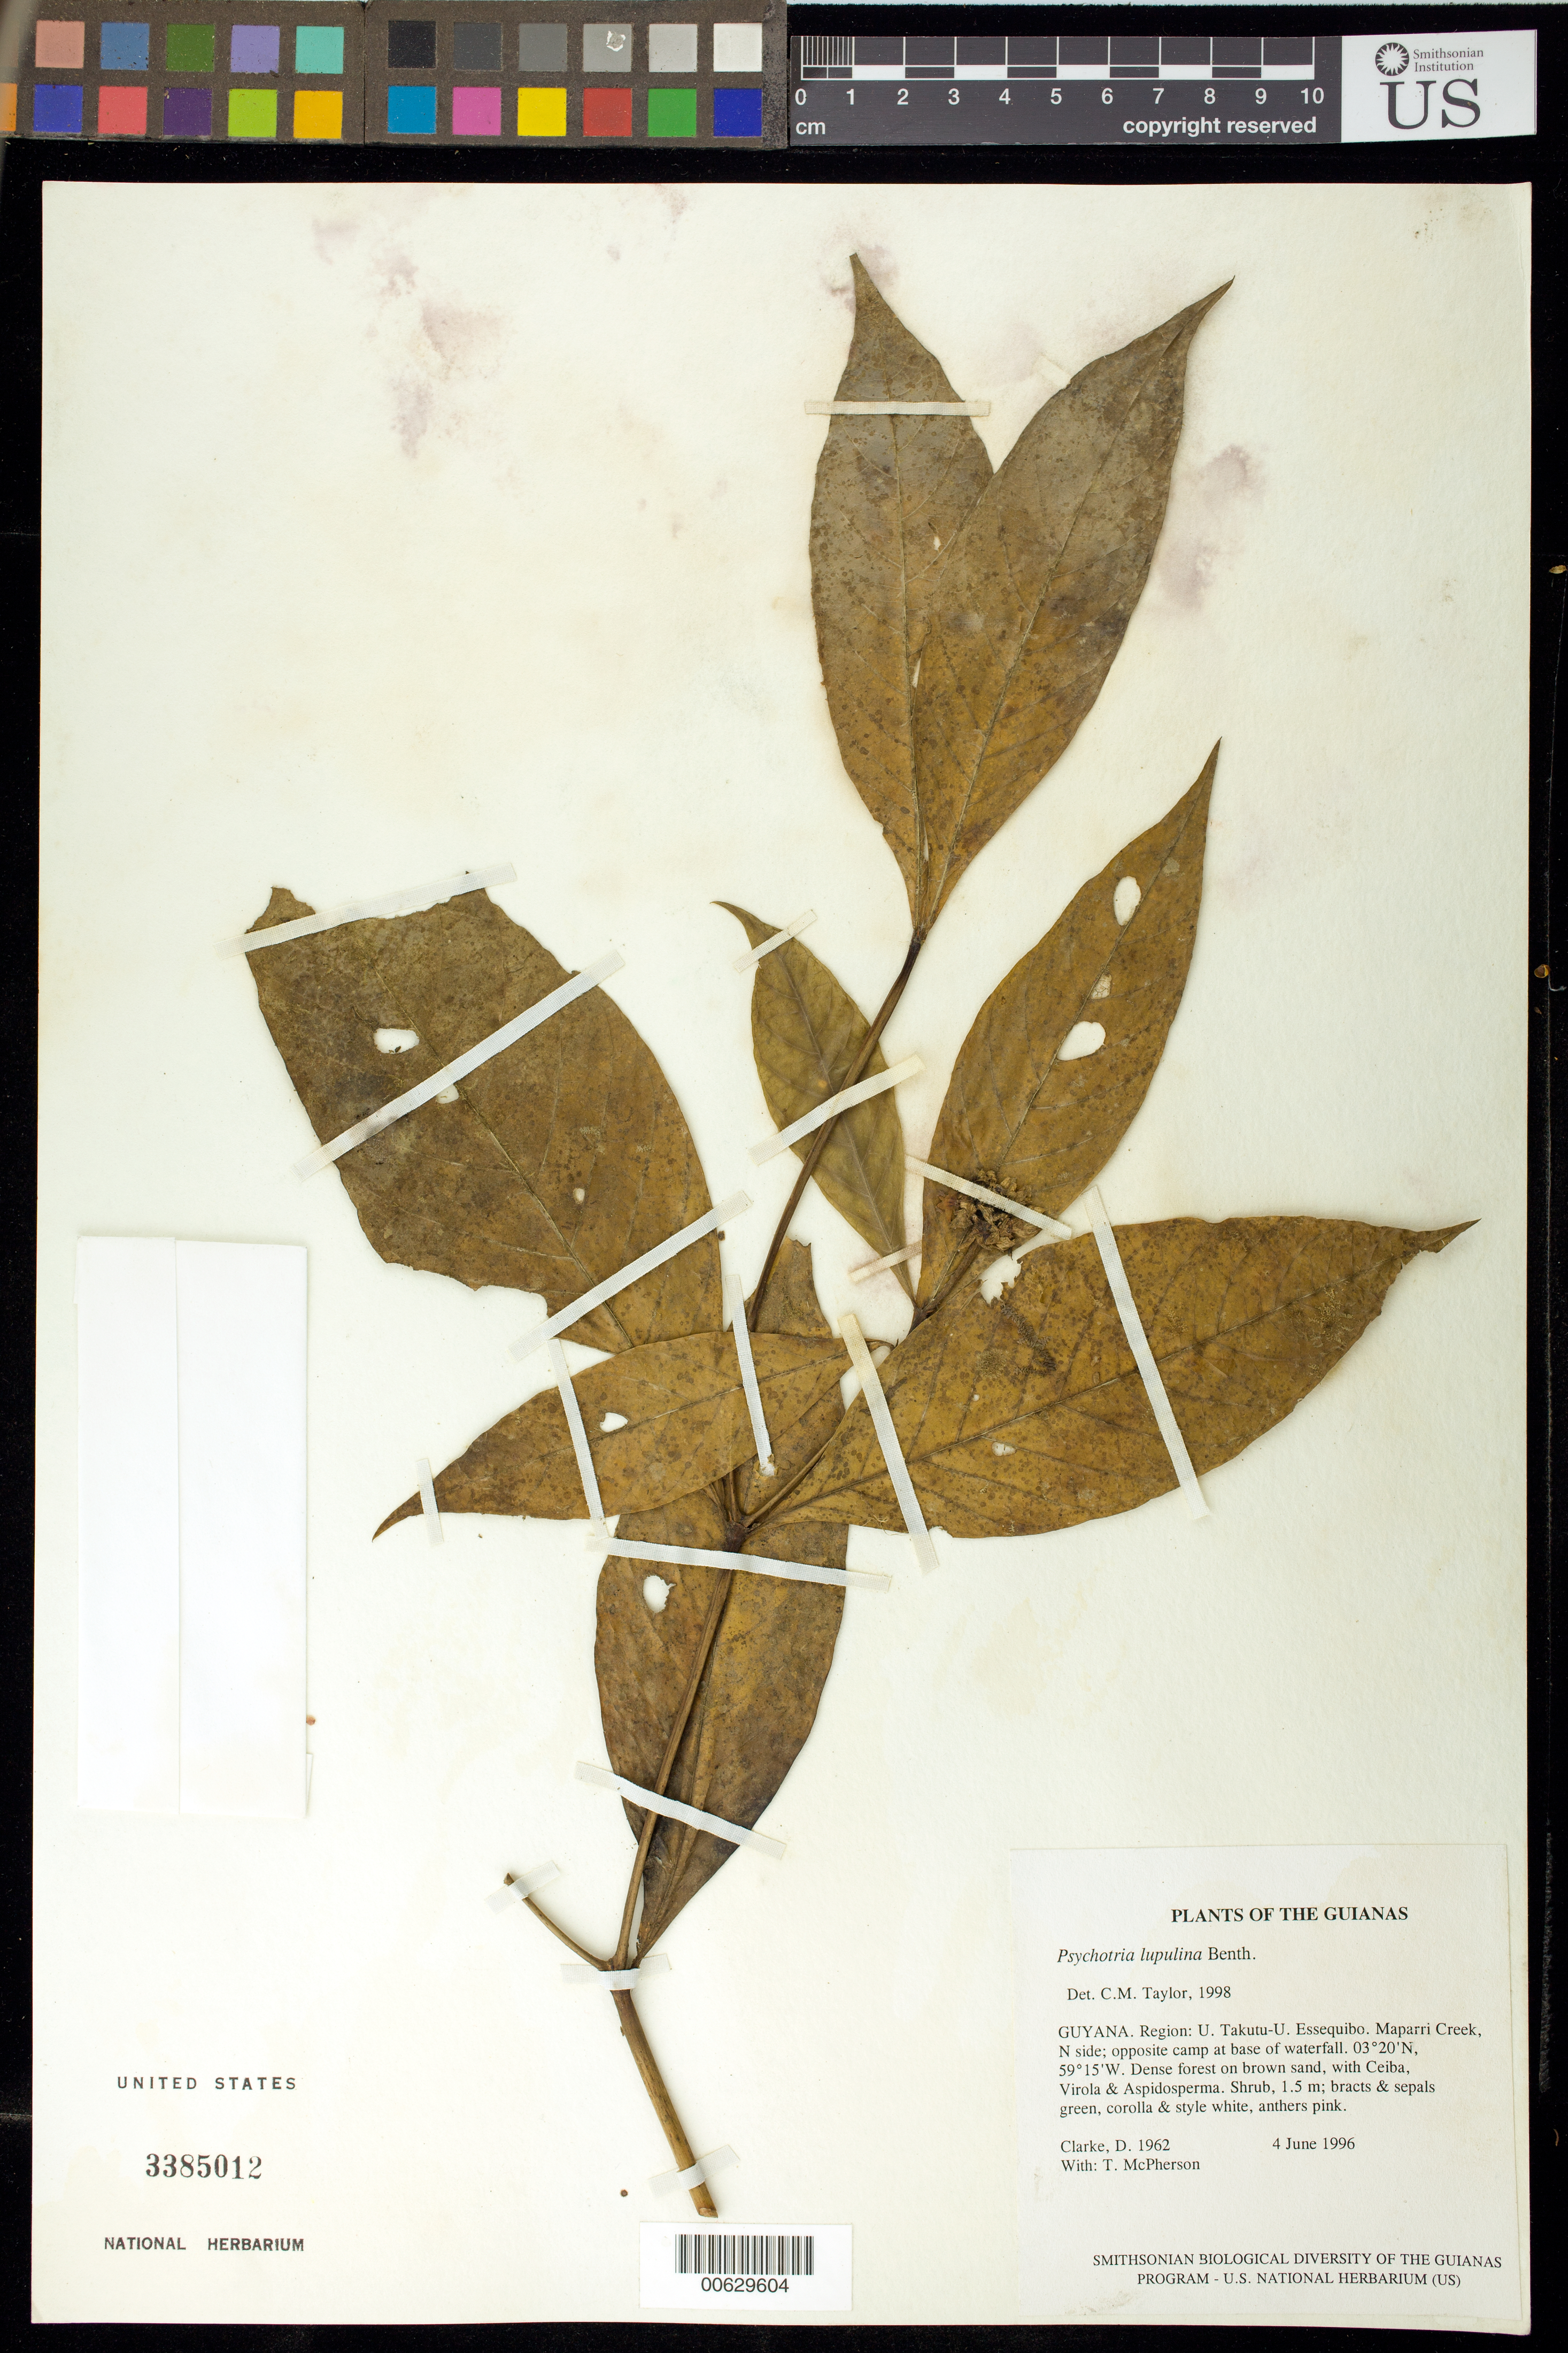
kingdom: Plantae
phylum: Tracheophyta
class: Magnoliopsida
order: Gentianales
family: Rubiaceae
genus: Palicourea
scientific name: Palicourea justiciifolia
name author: (Rudge) Delprete & J.H. Kirkbr.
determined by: Kirkbride, J. H., Jr.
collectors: H. D. Clarke & T. McPherson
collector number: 1962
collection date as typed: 5 June 1996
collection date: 1996-06-05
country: Guyana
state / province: U. Takutu-U. Essequibo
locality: Maparri Creek, N side; opposite camp at base of waterfall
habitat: Streamside vegetation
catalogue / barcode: US 3385012